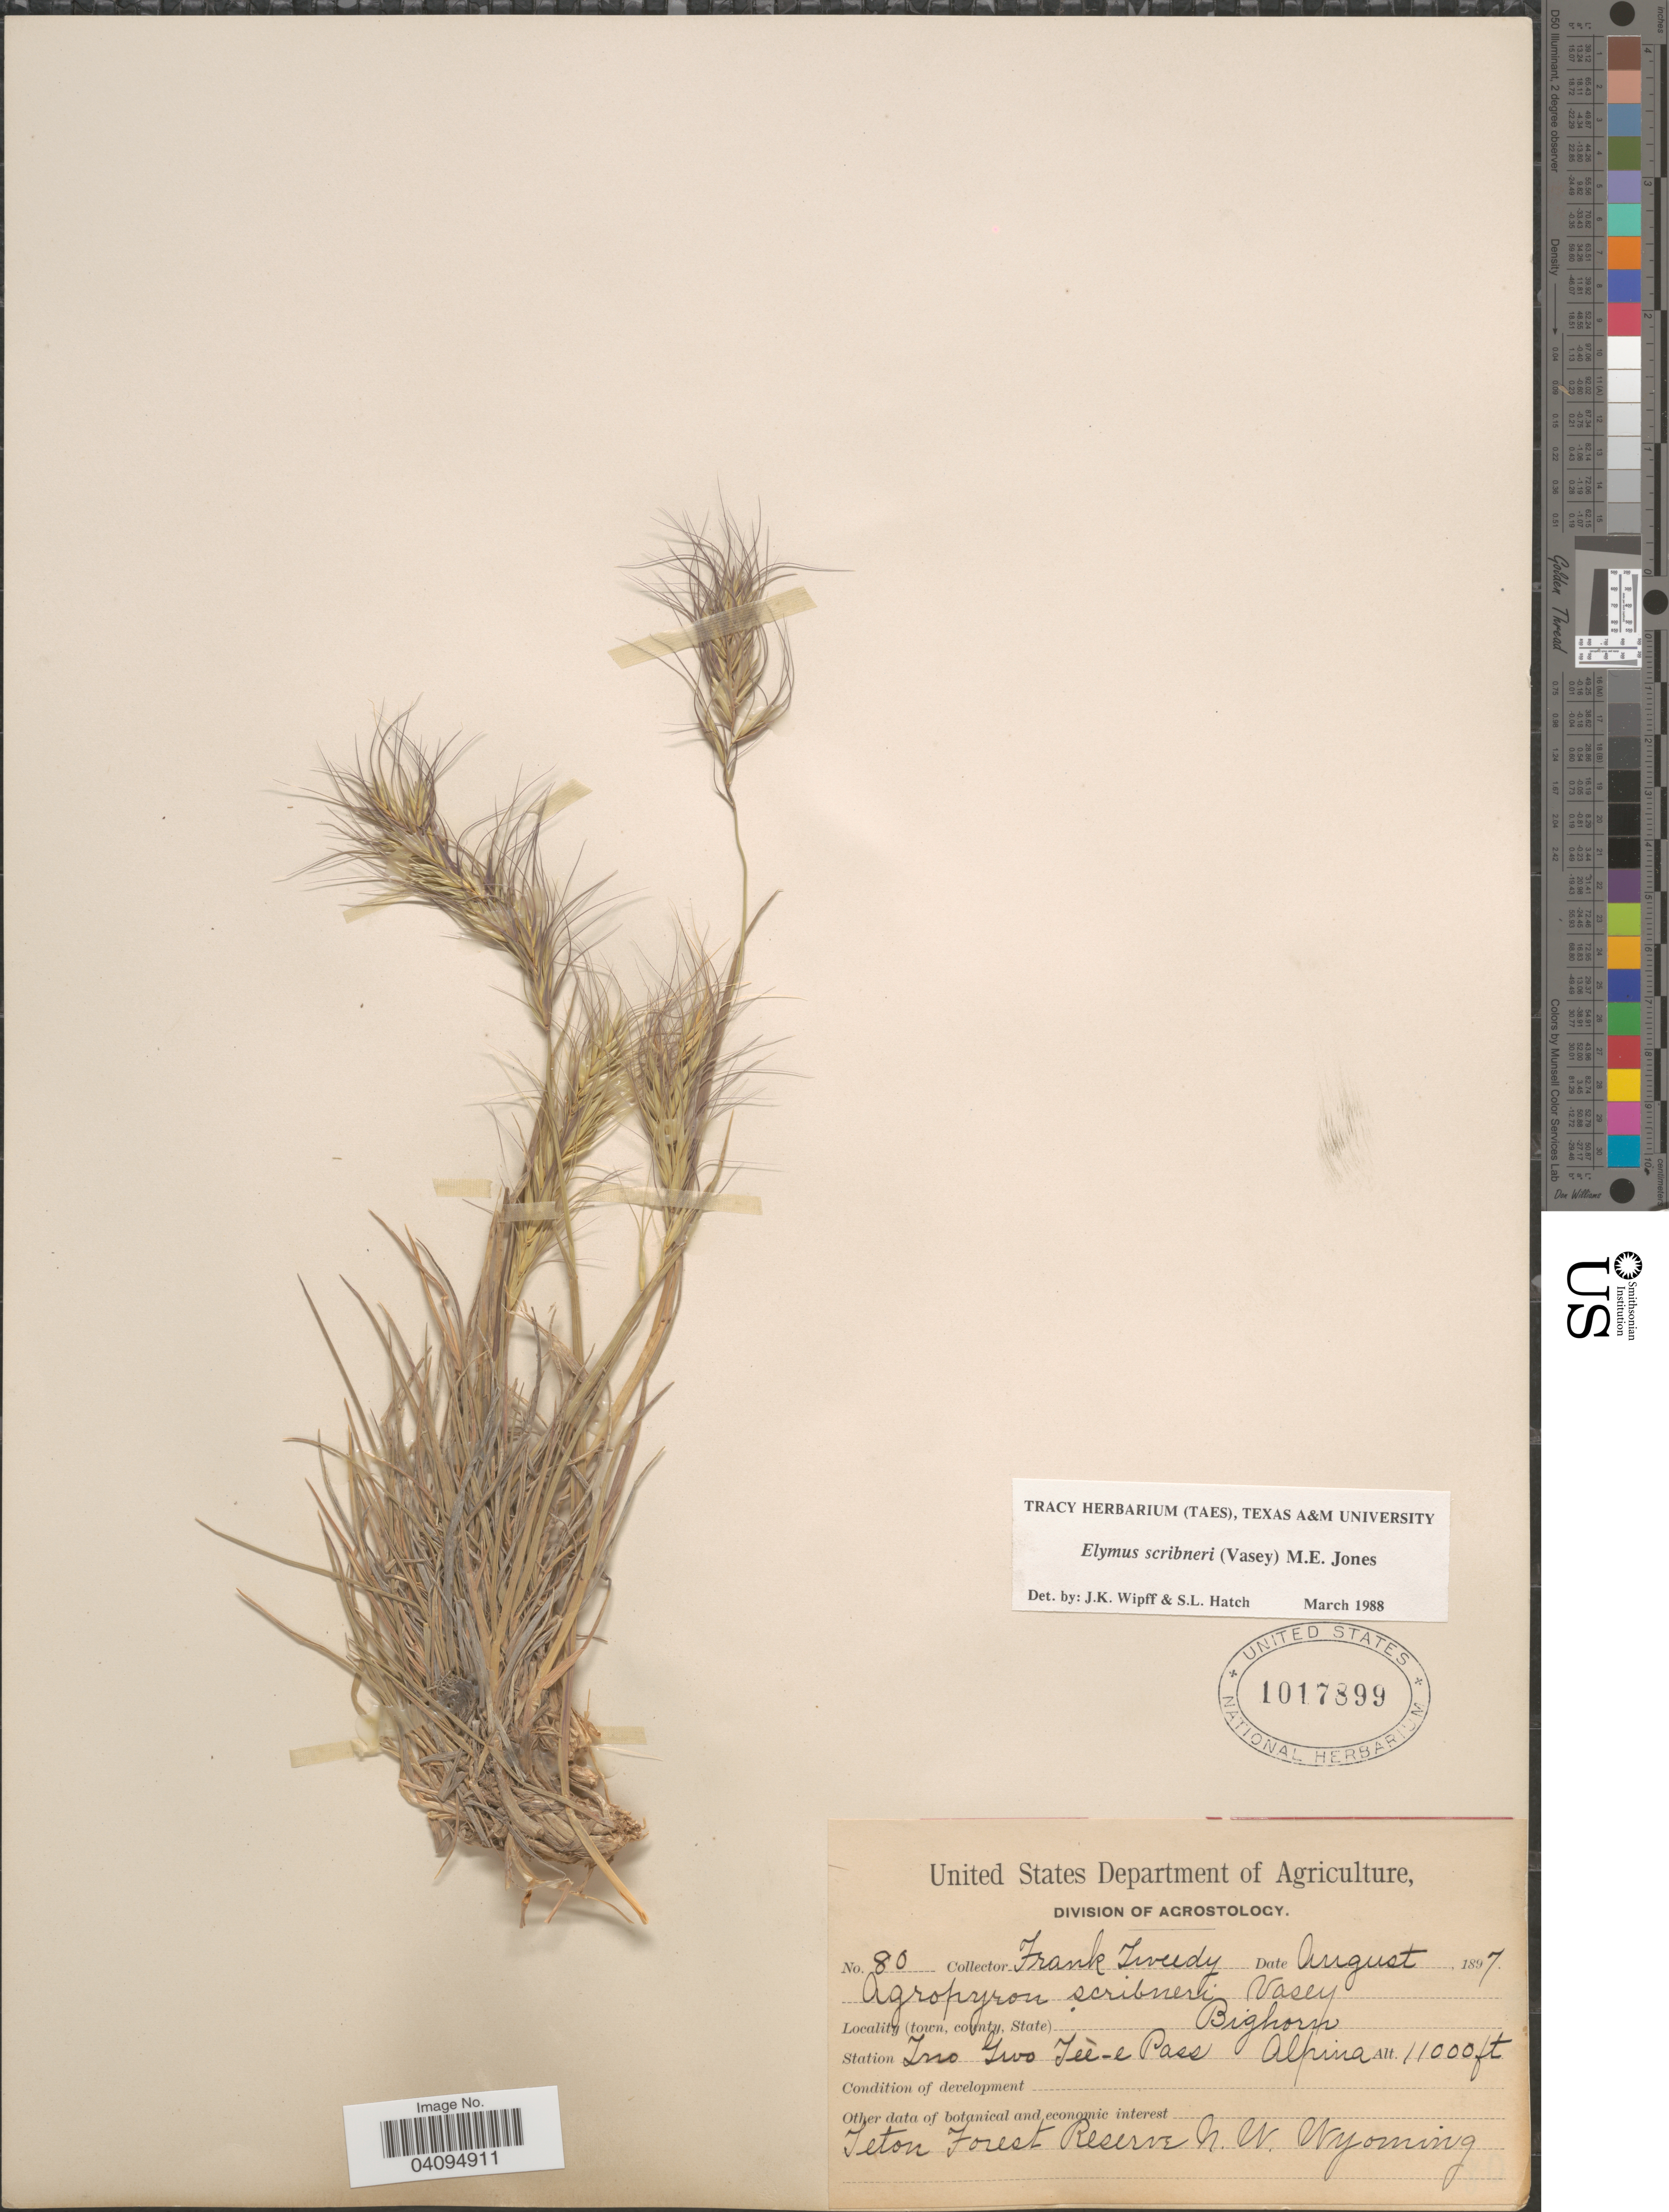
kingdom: Plantae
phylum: Tracheophyta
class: Liliopsida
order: Poales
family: Poaceae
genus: Elymus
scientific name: Elymus scribneri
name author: (Vasey) M.E. Jones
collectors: F. Tweedy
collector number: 80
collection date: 1897-08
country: United States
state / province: Wyoming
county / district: Big Horn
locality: Big horn. Station To Gwa Tee-e (Togwatee) Pass Alpina. Teton Forest Reserve N.W.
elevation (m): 3353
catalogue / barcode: US 1017899